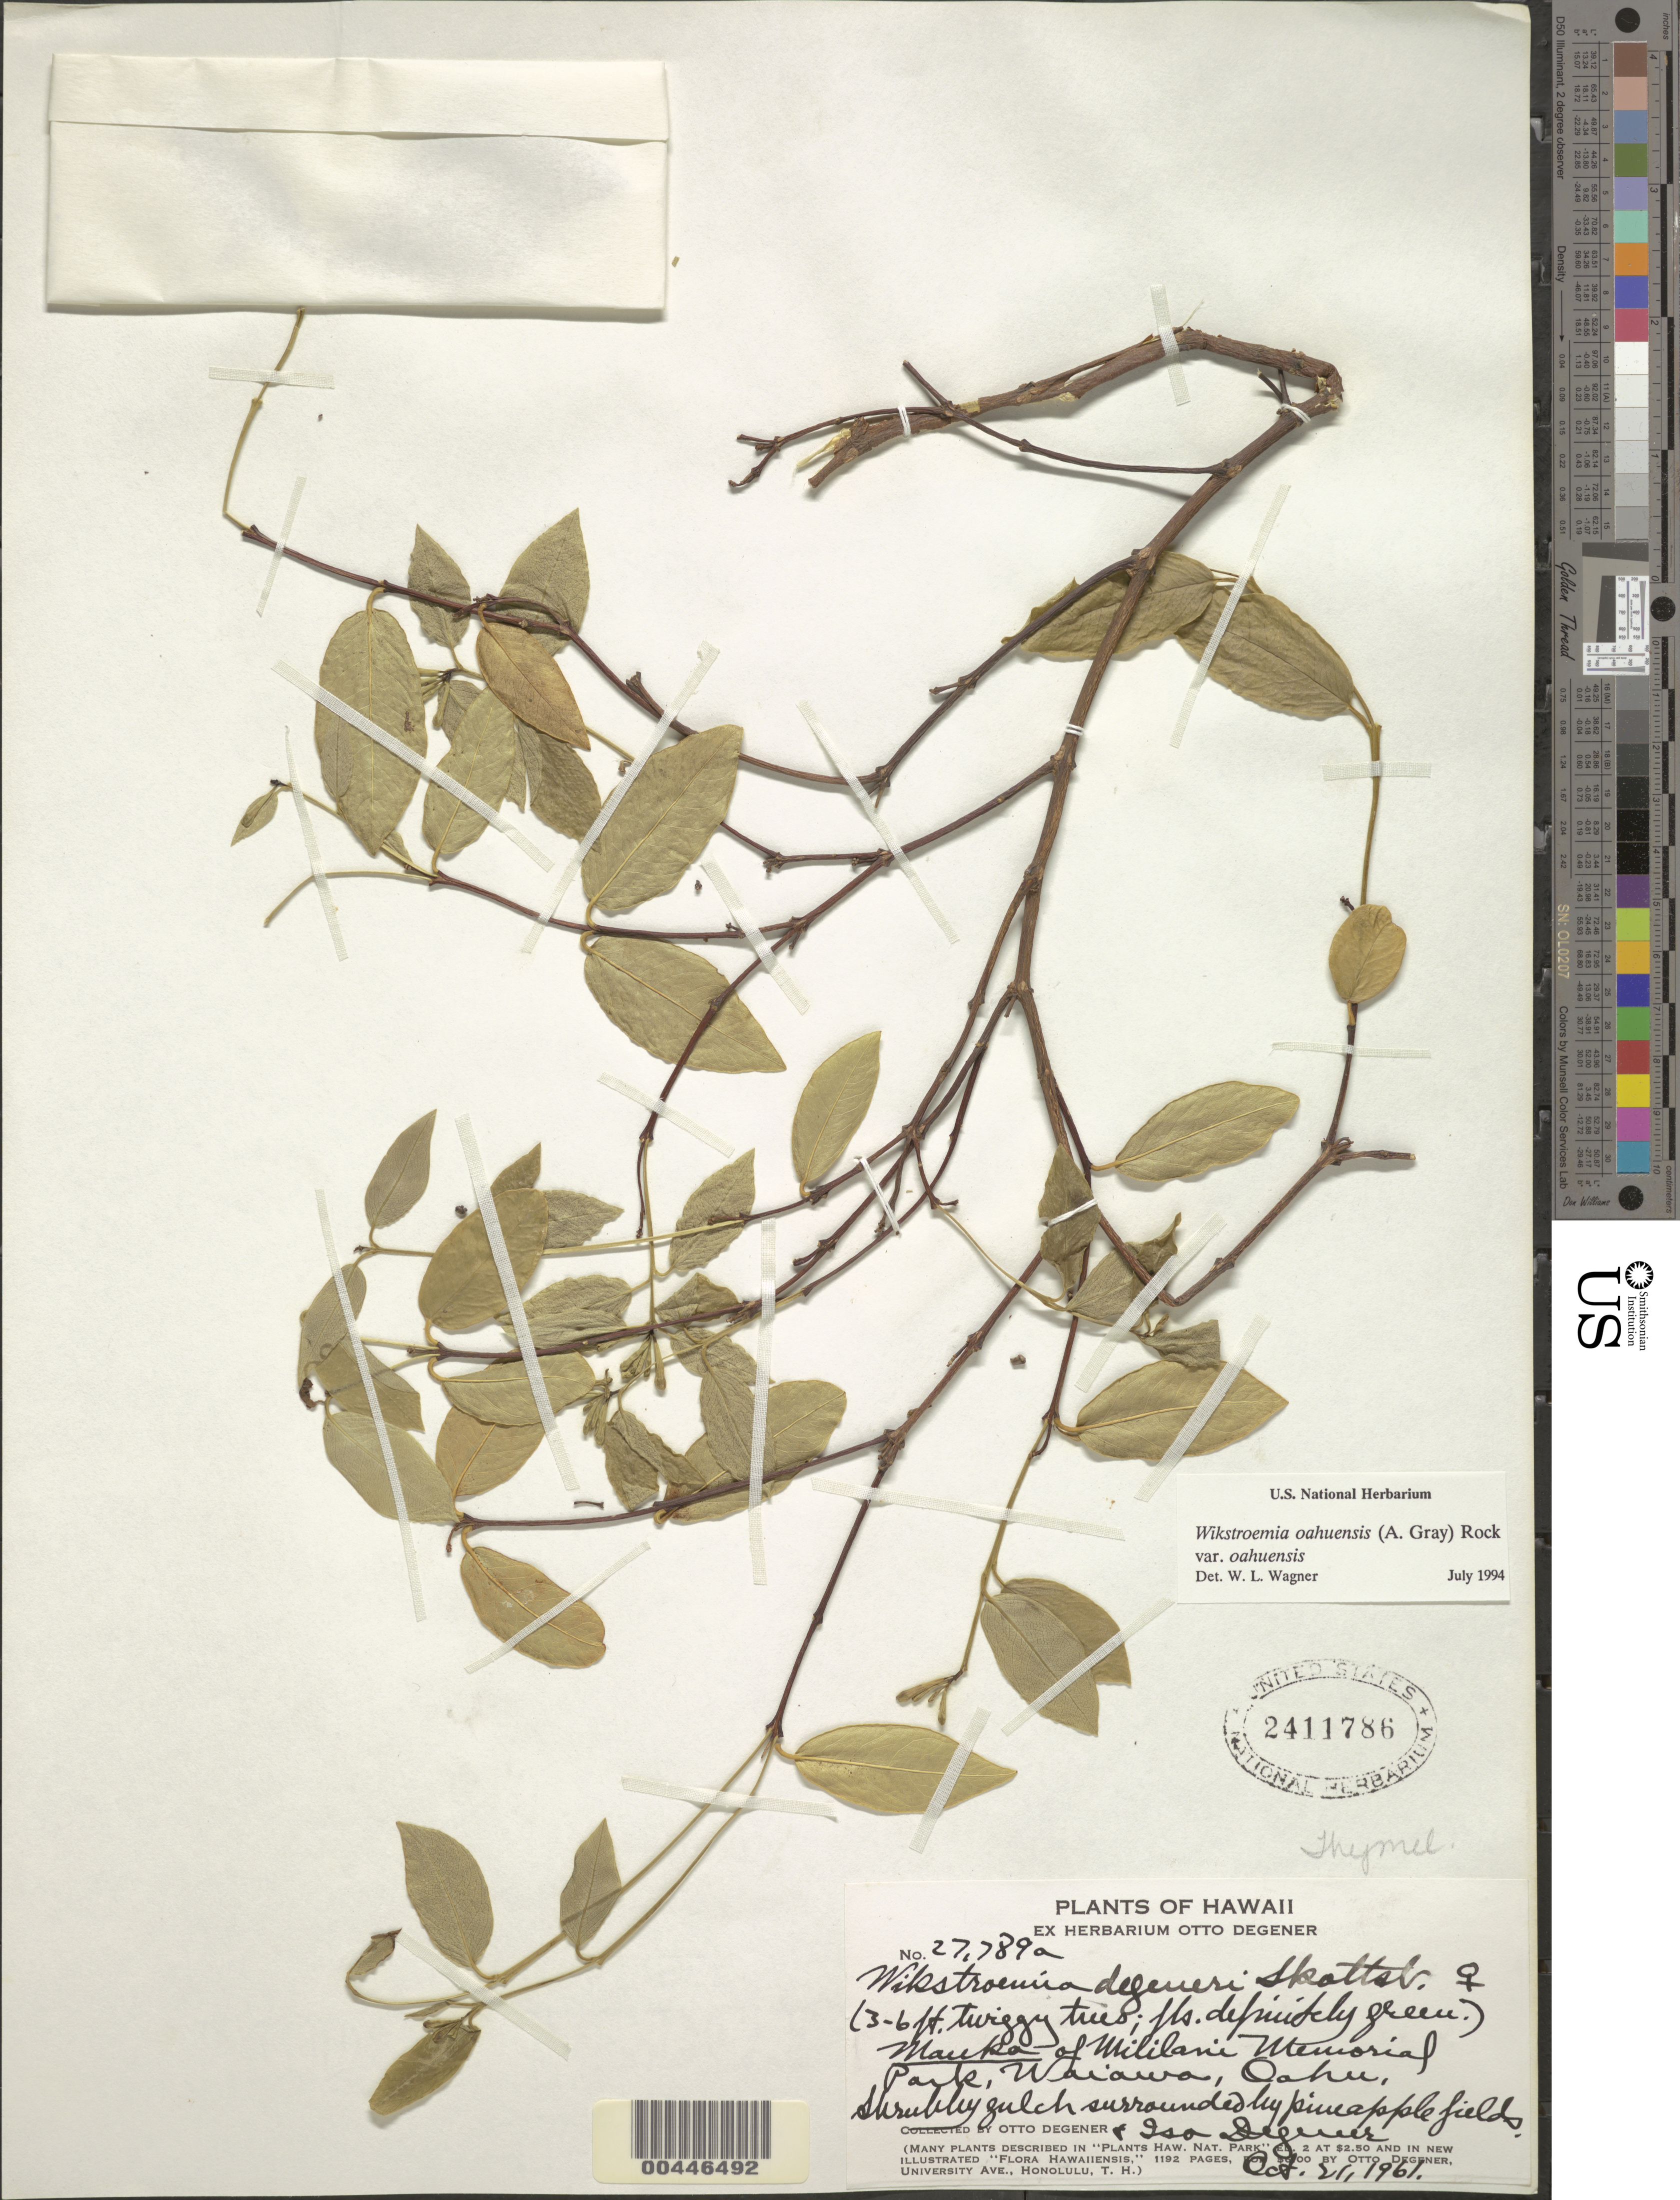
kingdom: Plantae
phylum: Tracheophyta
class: Magnoliopsida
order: Malvales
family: Thymelaeaceae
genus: Wikstroemia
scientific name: Wikstroemia oahuensis var. oahuensis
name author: (A. Gray) Rock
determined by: Wagner, W. L., (BOT), Smithsonian Institution - National Museum of Natural History (UNITED STATES)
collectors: O. Degener & I. Degener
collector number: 27789a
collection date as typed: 21 Oct 1961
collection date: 1961-10-21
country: United States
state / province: Hawaii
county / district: Honolulu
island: Oahu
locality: Mauka of Mililani Memorial Park, Waiawa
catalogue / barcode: US 2411786